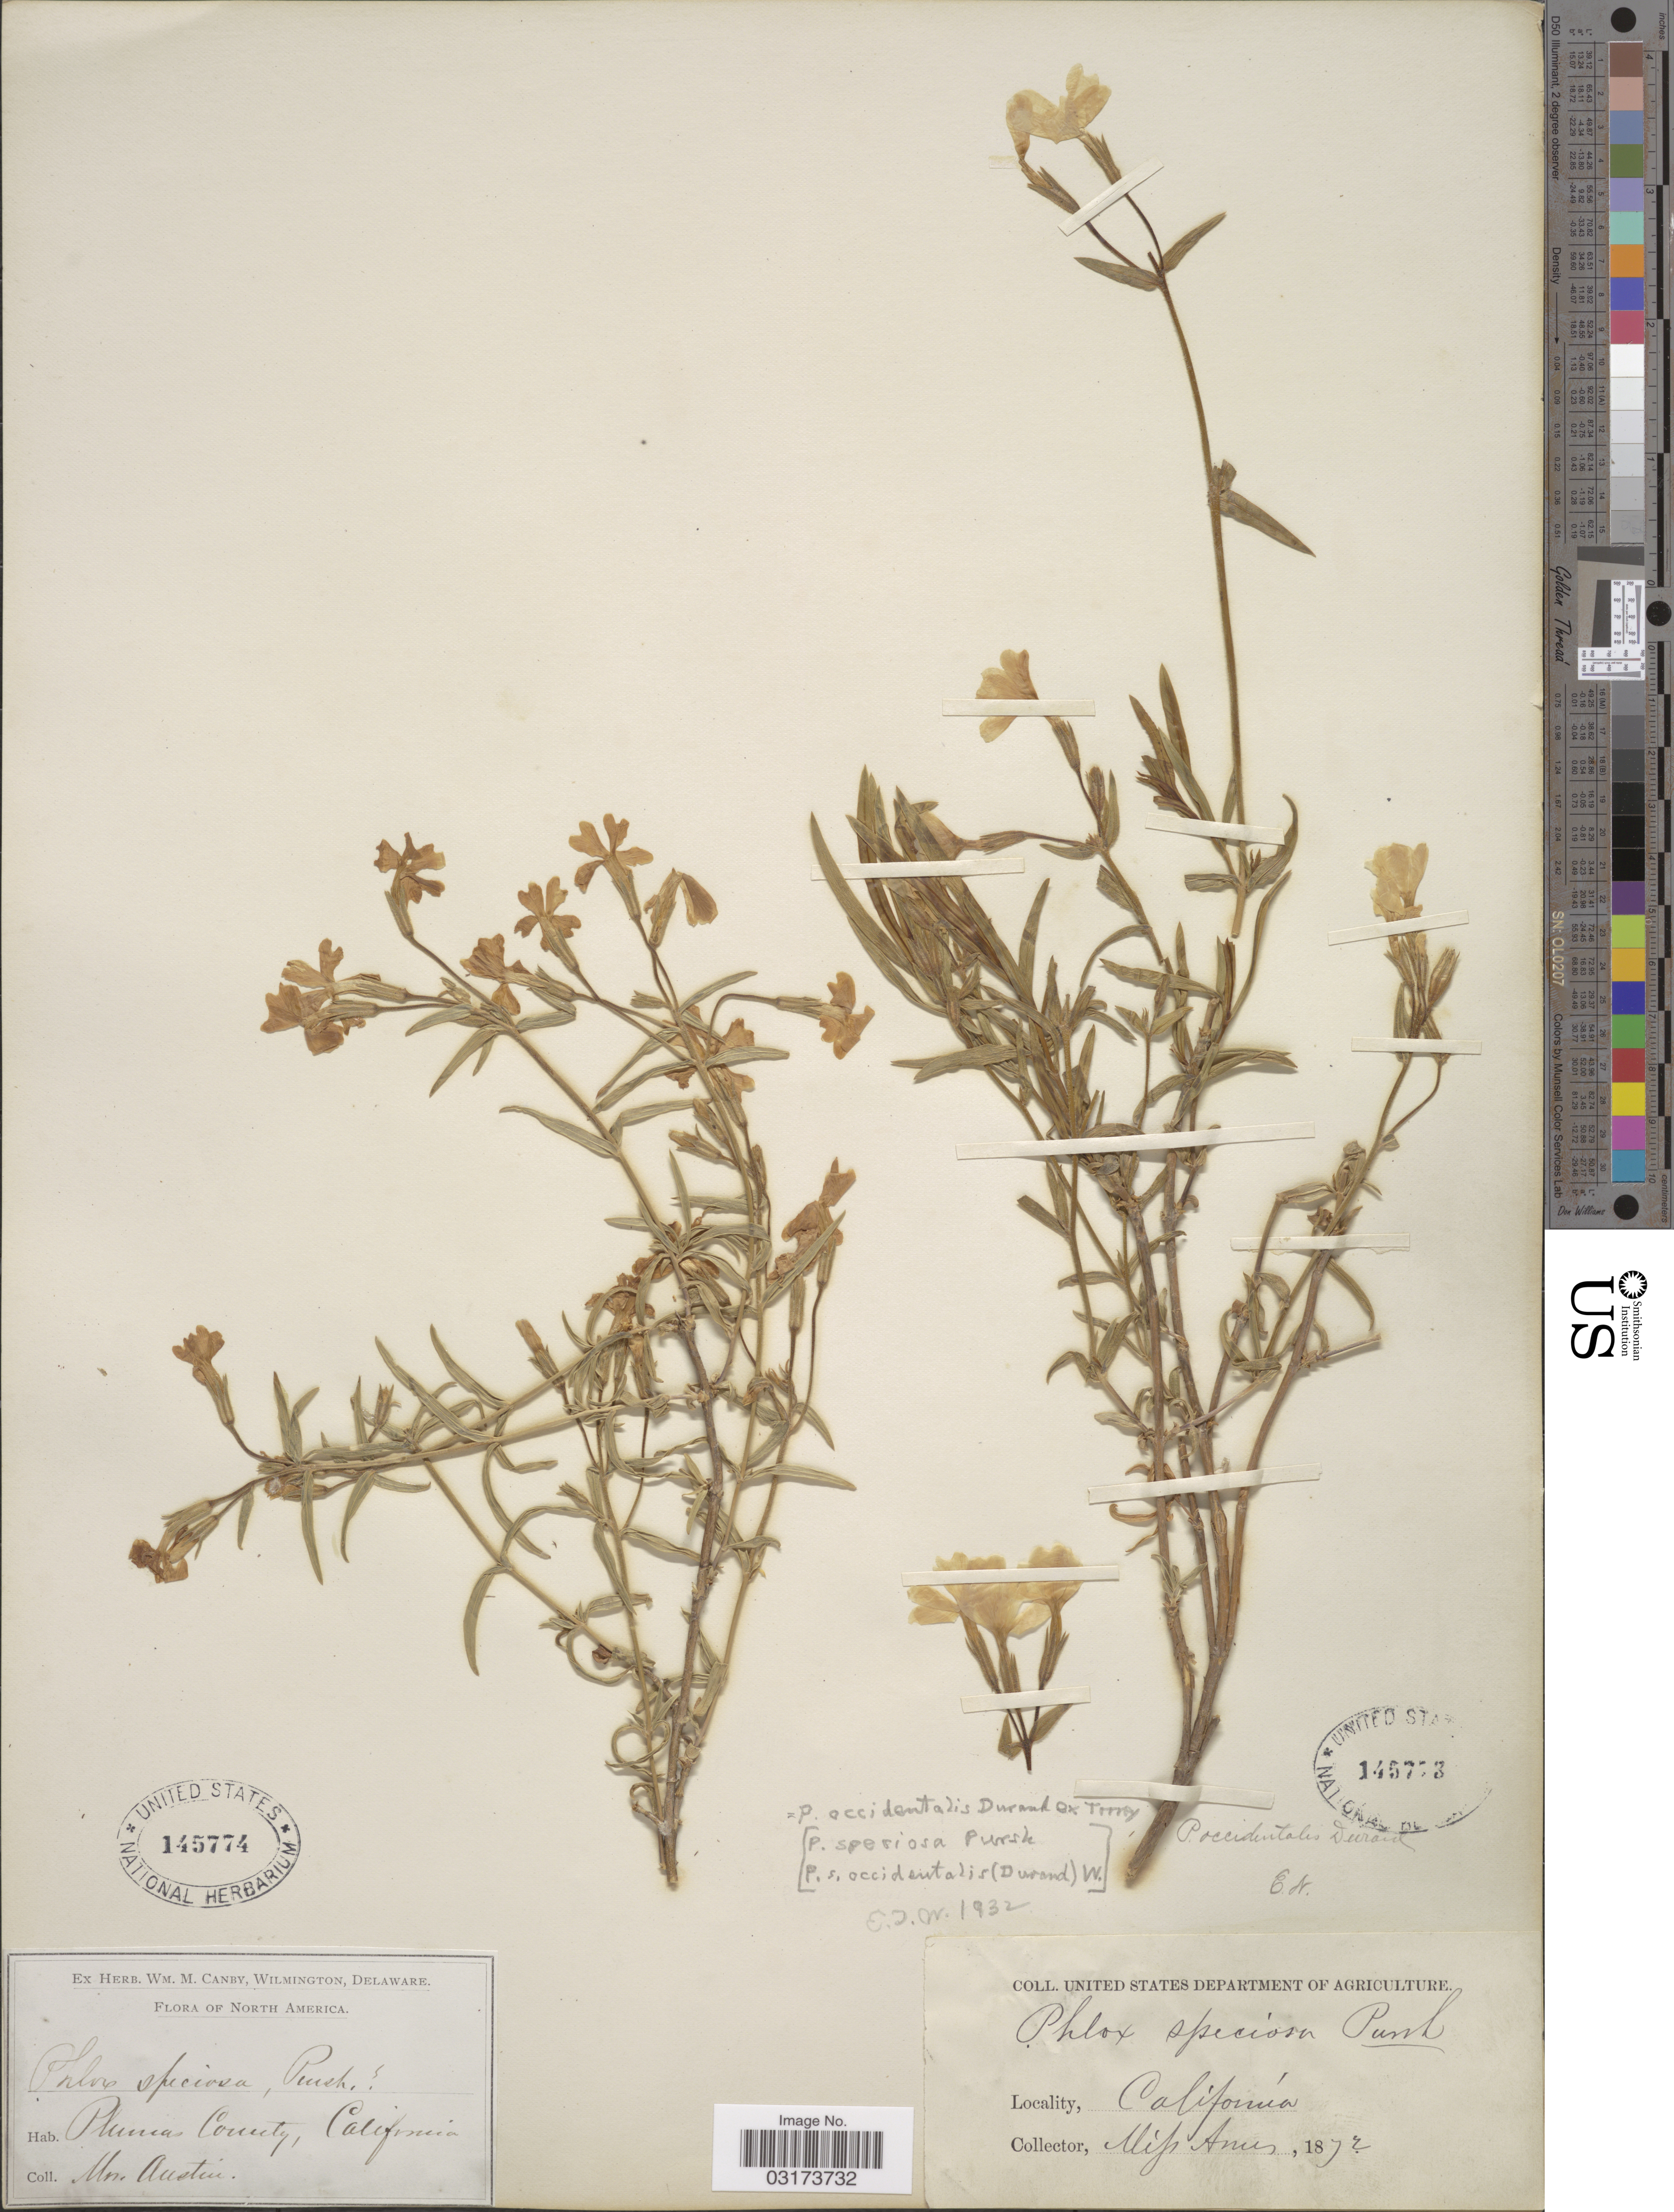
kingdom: Plantae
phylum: Tracheophyta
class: Magnoliopsida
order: Ericales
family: Polemoniaceae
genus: Phlox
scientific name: Phlox speciosa subsp. occidentalis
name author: (Durand ex Torr.) Wherry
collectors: Miss Ames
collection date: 1872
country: United States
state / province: California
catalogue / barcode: US 145773